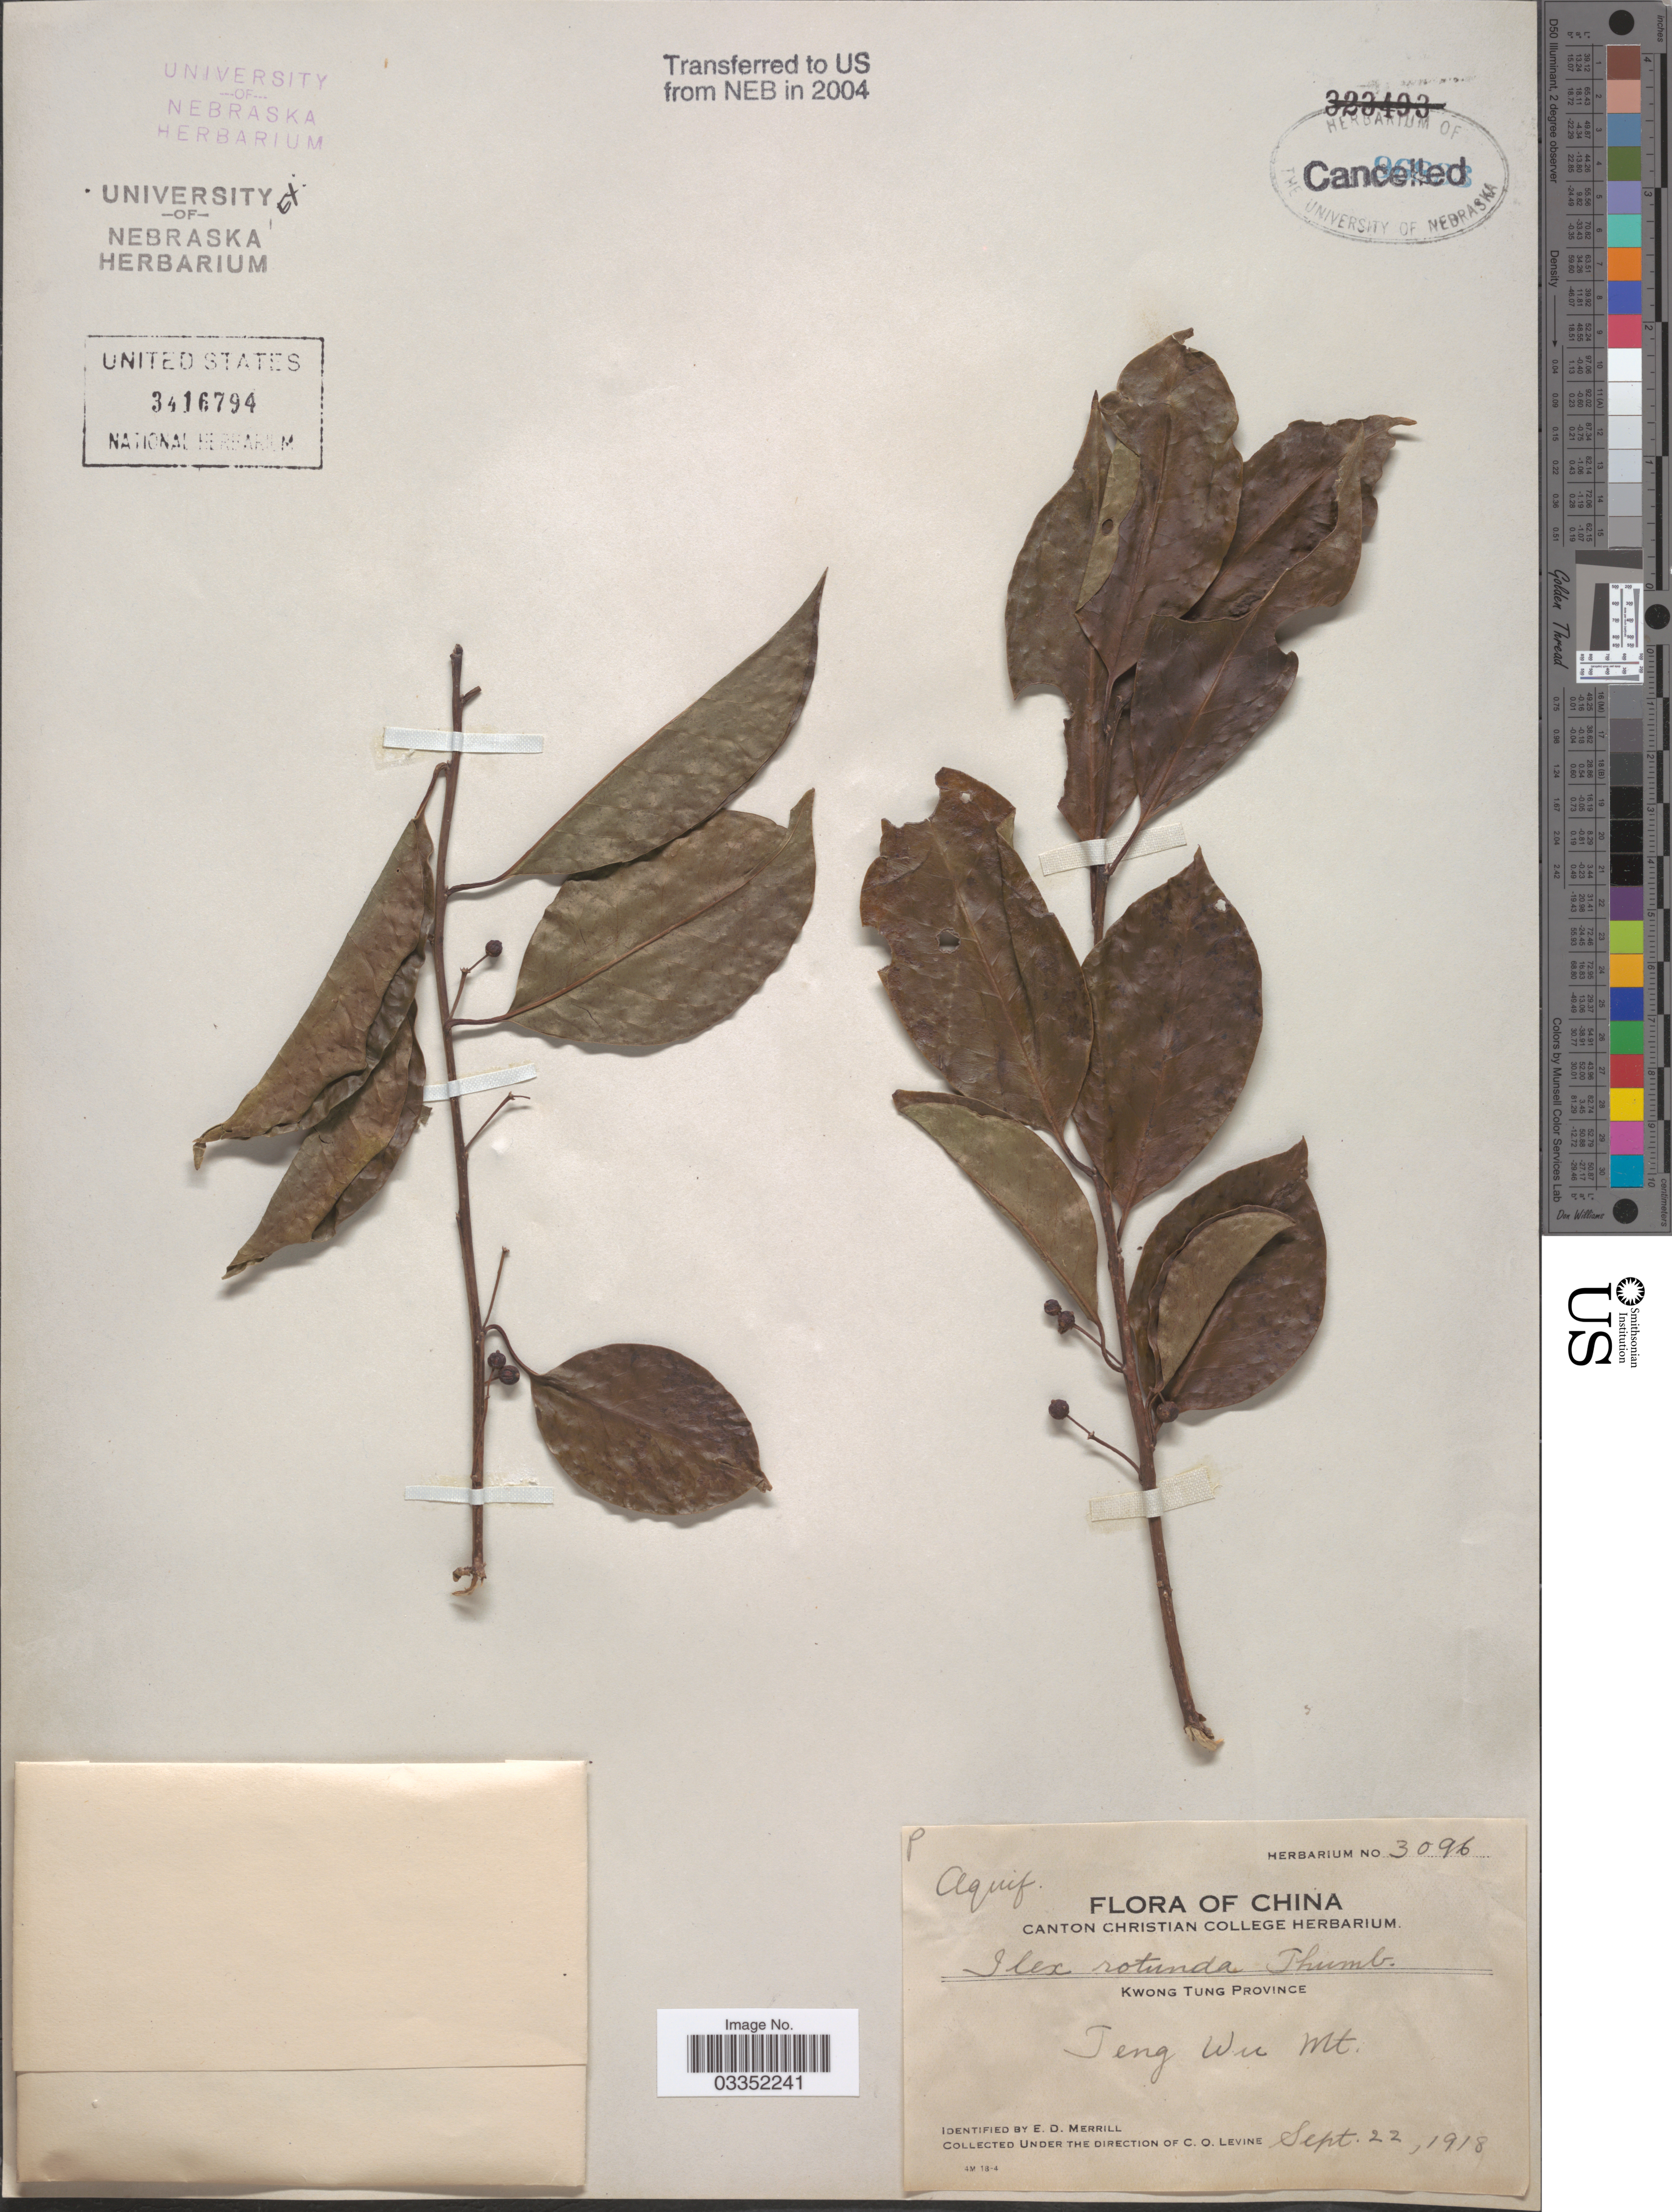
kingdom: Plantae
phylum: Tracheophyta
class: Magnoliopsida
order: Aquifoliales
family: Aquifoliaceae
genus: Ilex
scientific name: Ilex rotunda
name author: Thunb.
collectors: C. O. Levine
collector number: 3096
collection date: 1918-09-22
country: China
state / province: Guangdong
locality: Kwong Tung Province, Teng Wu Mt.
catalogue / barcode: US 3416794